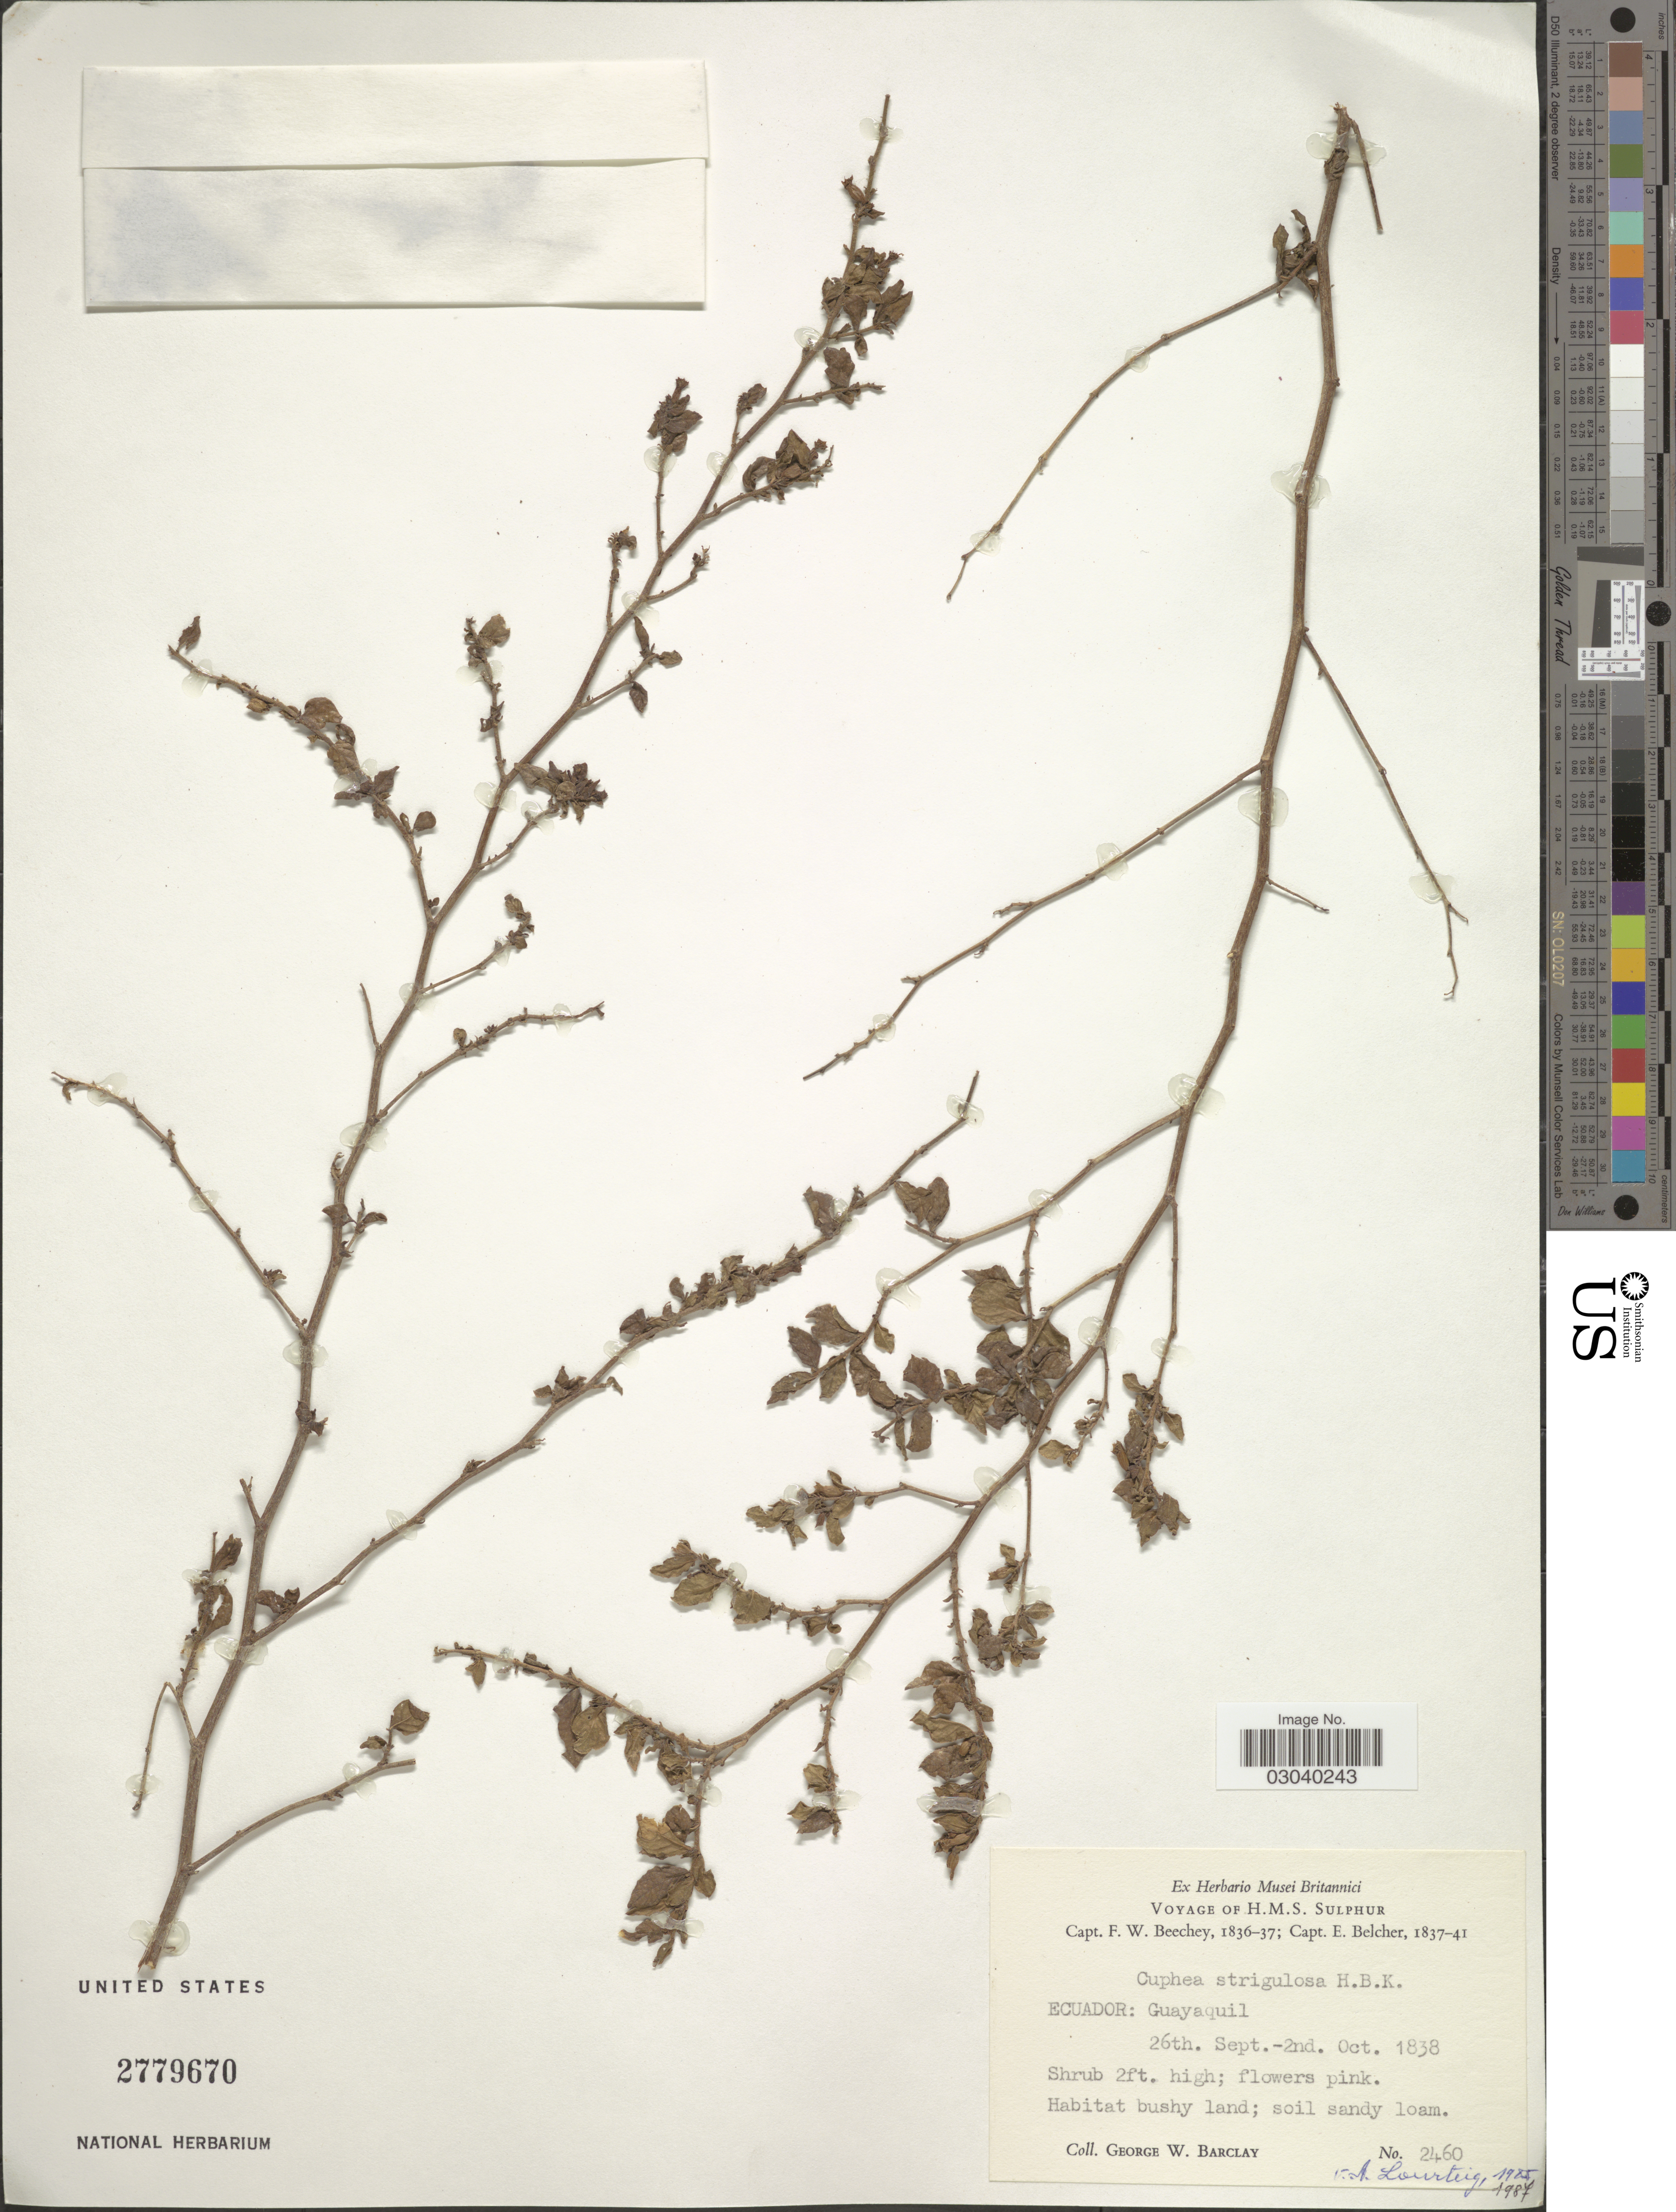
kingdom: Plantae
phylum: Tracheophyta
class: Magnoliopsida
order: Myrtales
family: Lythraceae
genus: Cuphea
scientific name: Cuphea strigulosa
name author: Kunth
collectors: G. W. Barclay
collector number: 2460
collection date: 1838-09-26/1838-10-02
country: Ecuador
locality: Guayaquil.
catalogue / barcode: US 2779670